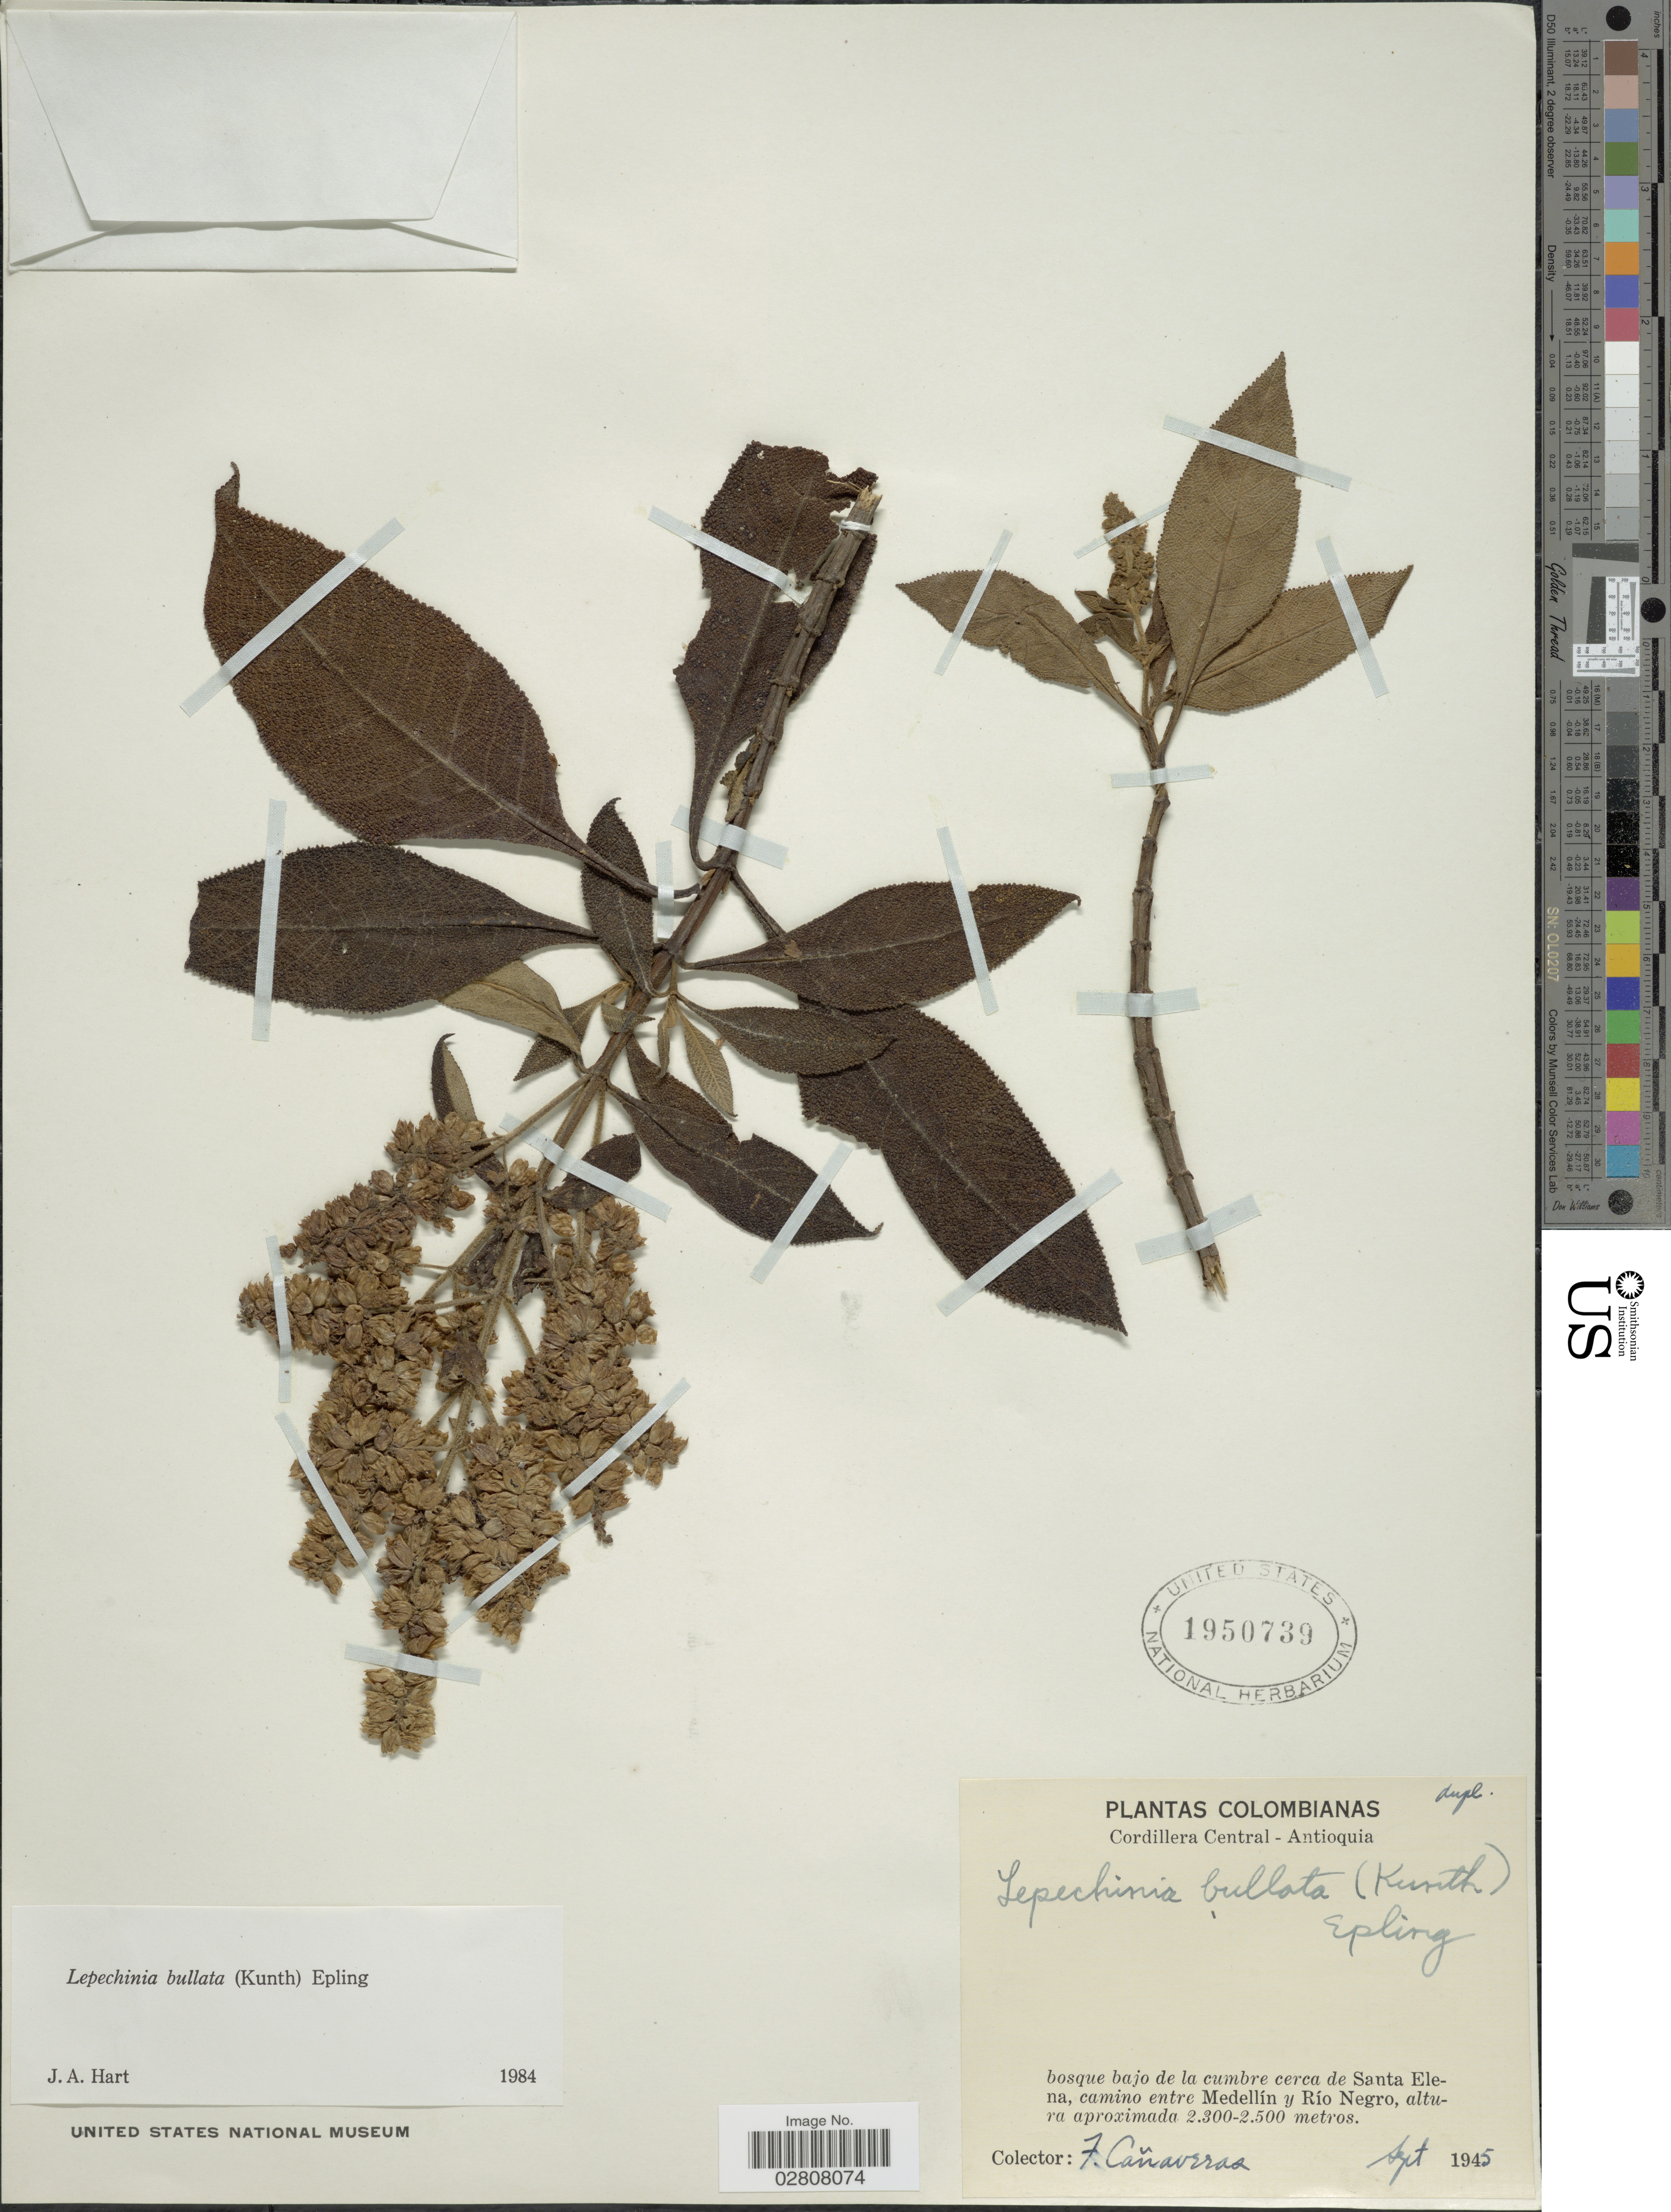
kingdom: Plantae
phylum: Tracheophyta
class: Magnoliopsida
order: Lamiales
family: Lamiaceae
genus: Lepechinia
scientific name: Lepechinia bullata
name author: (Kunth) Epling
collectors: F. Canaveras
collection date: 1945-09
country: Colombia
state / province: Antioquia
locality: Cordillera Central, bosque bajo de la cumbre cerca de Santa Elena, camino entre Medellín y Río Negro.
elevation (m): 2300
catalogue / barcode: US 1950739